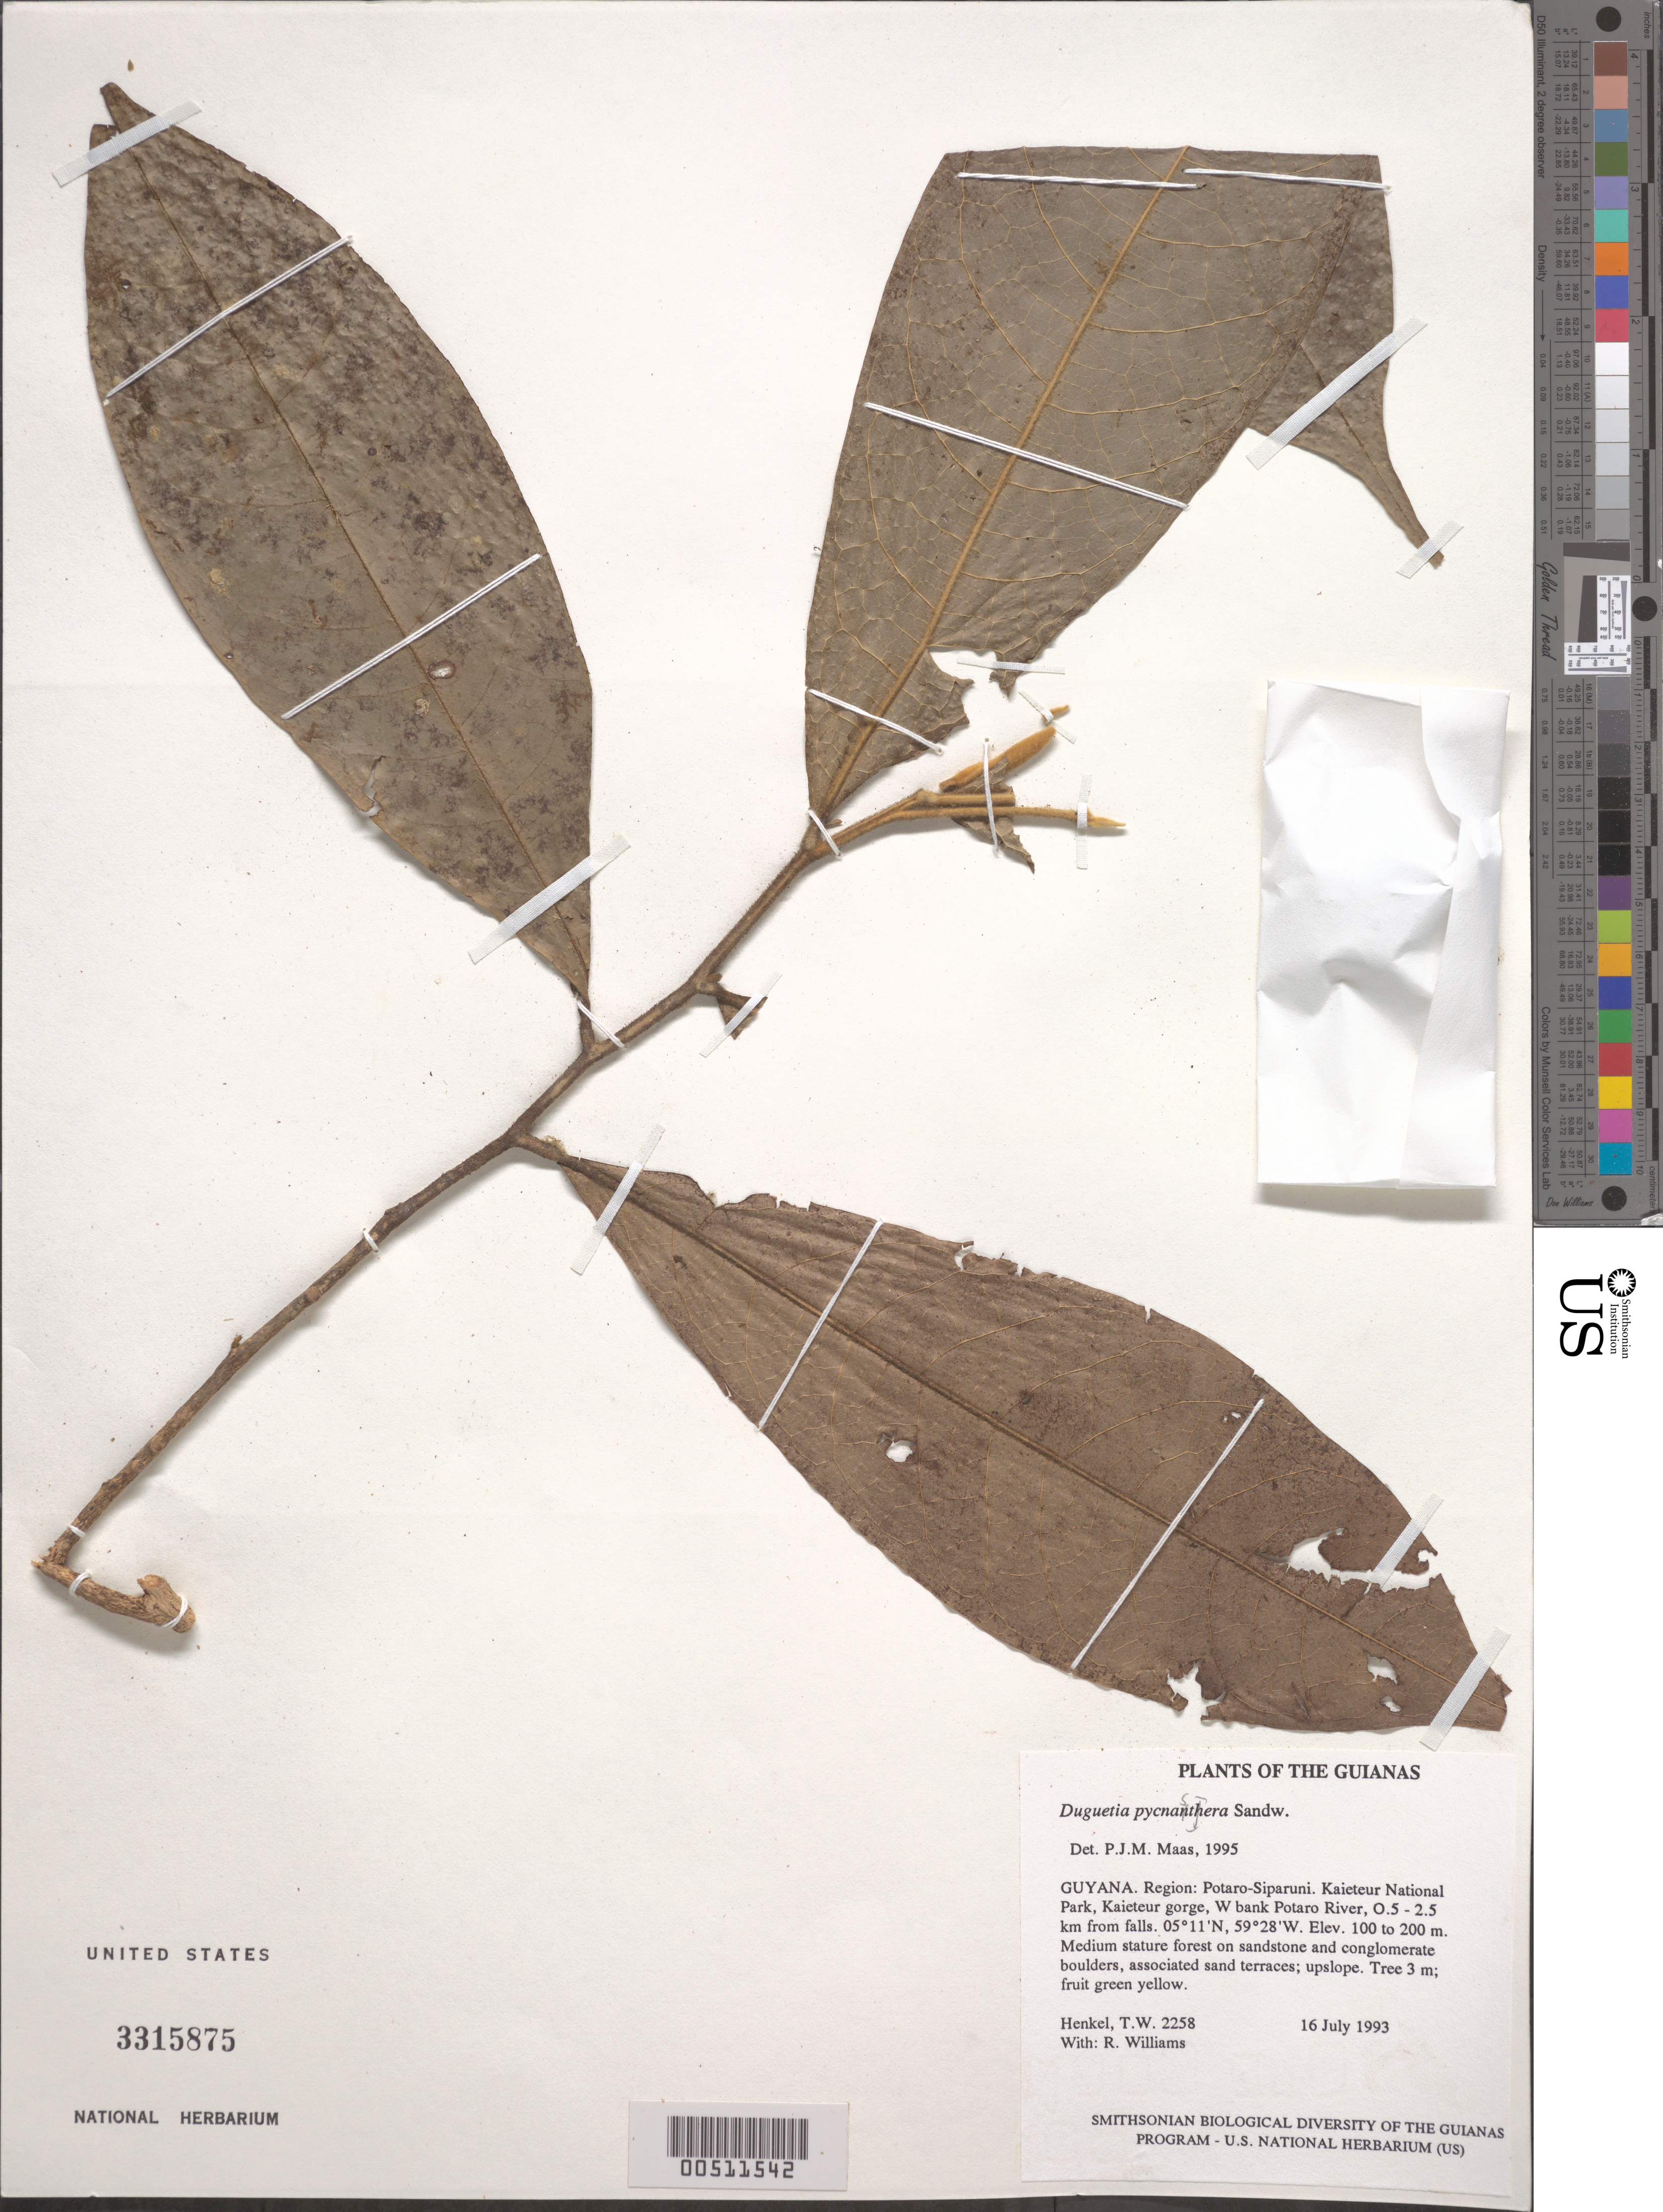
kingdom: Plantae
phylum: Tracheophyta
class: Magnoliopsida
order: Magnoliales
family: Annonaceae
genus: Duguetia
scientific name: Duguetia pycnastera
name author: Sandwith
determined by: Maas, Paul J. M.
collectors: T. Henkel & R. Williams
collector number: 2258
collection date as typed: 16 July 1993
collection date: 1993-07-16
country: Guyana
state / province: Potaro-Siparuni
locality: Kaieteur National Park, Kaieteur gorge, W bank Potaro R, O.5 - 2.5 km from falls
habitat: Medium stature forest on sandstone and conglomerate boulders, associated sand terraces; upslope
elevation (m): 100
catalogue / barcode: US 3315875